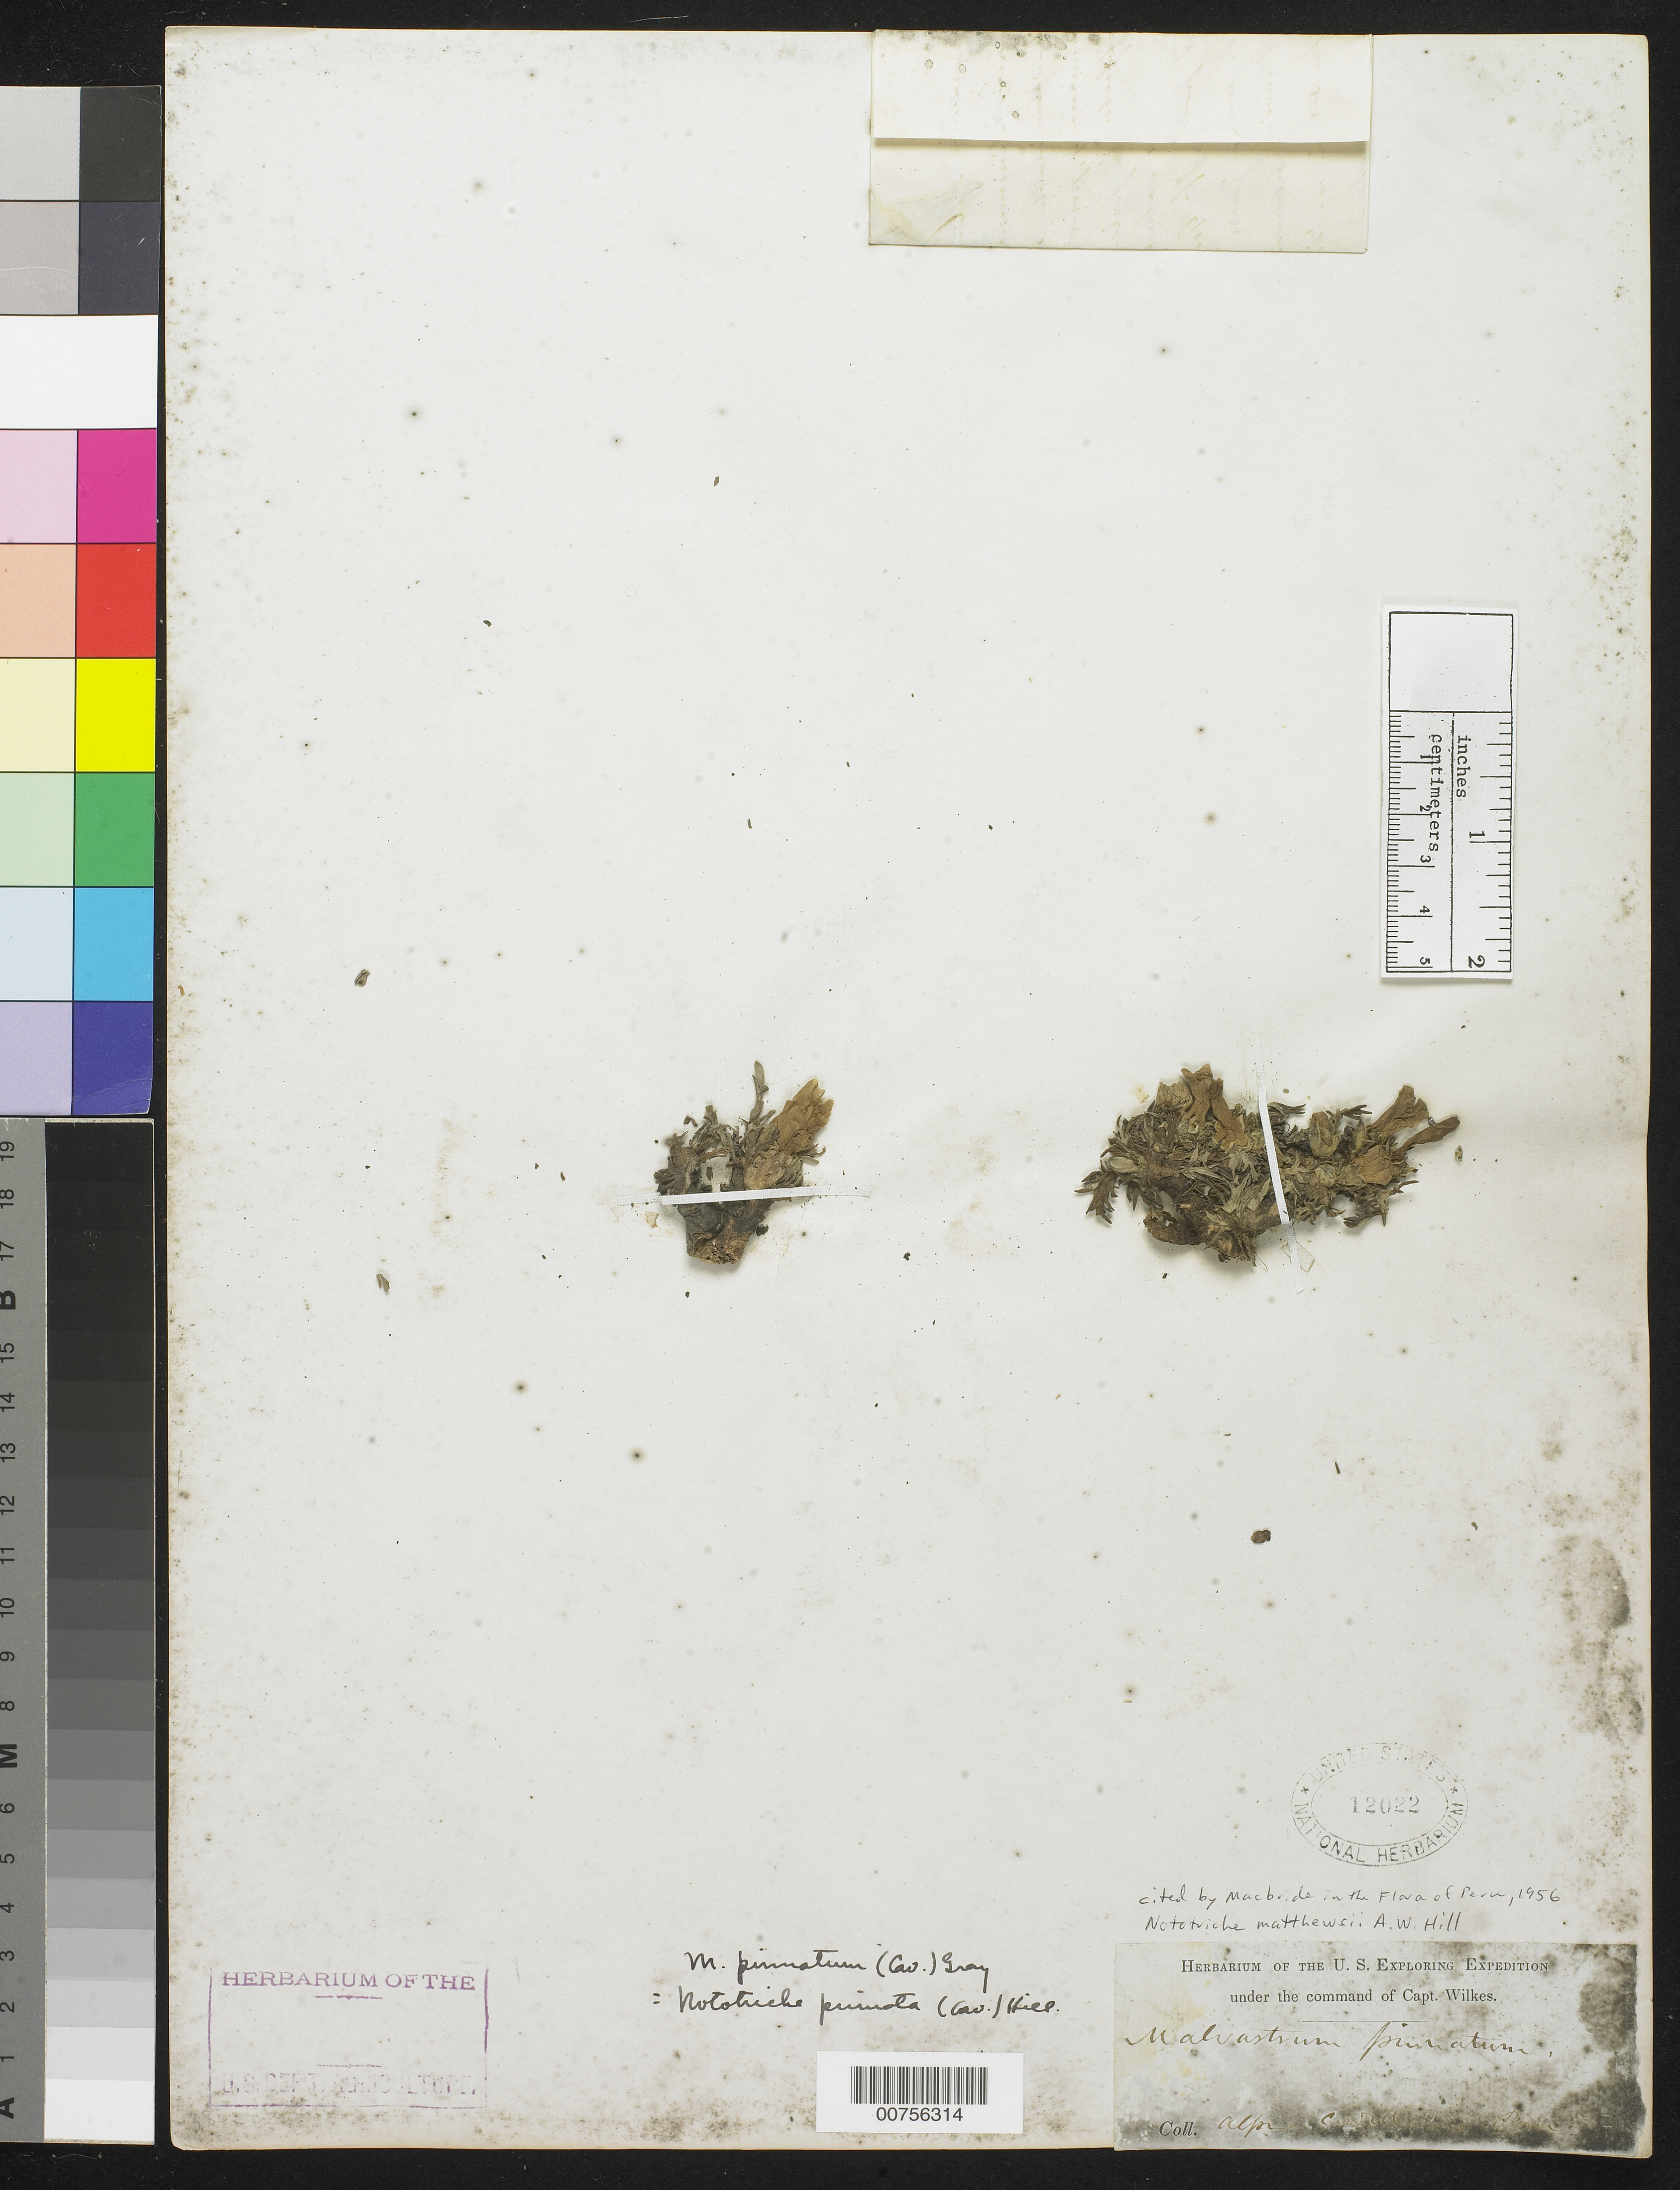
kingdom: Plantae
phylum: Tracheophyta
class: Magnoliopsida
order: Malvales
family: Malvaceae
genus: Nototriche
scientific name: Nototriche matthewsii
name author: A.W. Hill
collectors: Wilkes Explor. Exped.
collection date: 1838/1842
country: Peru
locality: Alpi…Cordilleras of peru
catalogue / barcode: US 12022